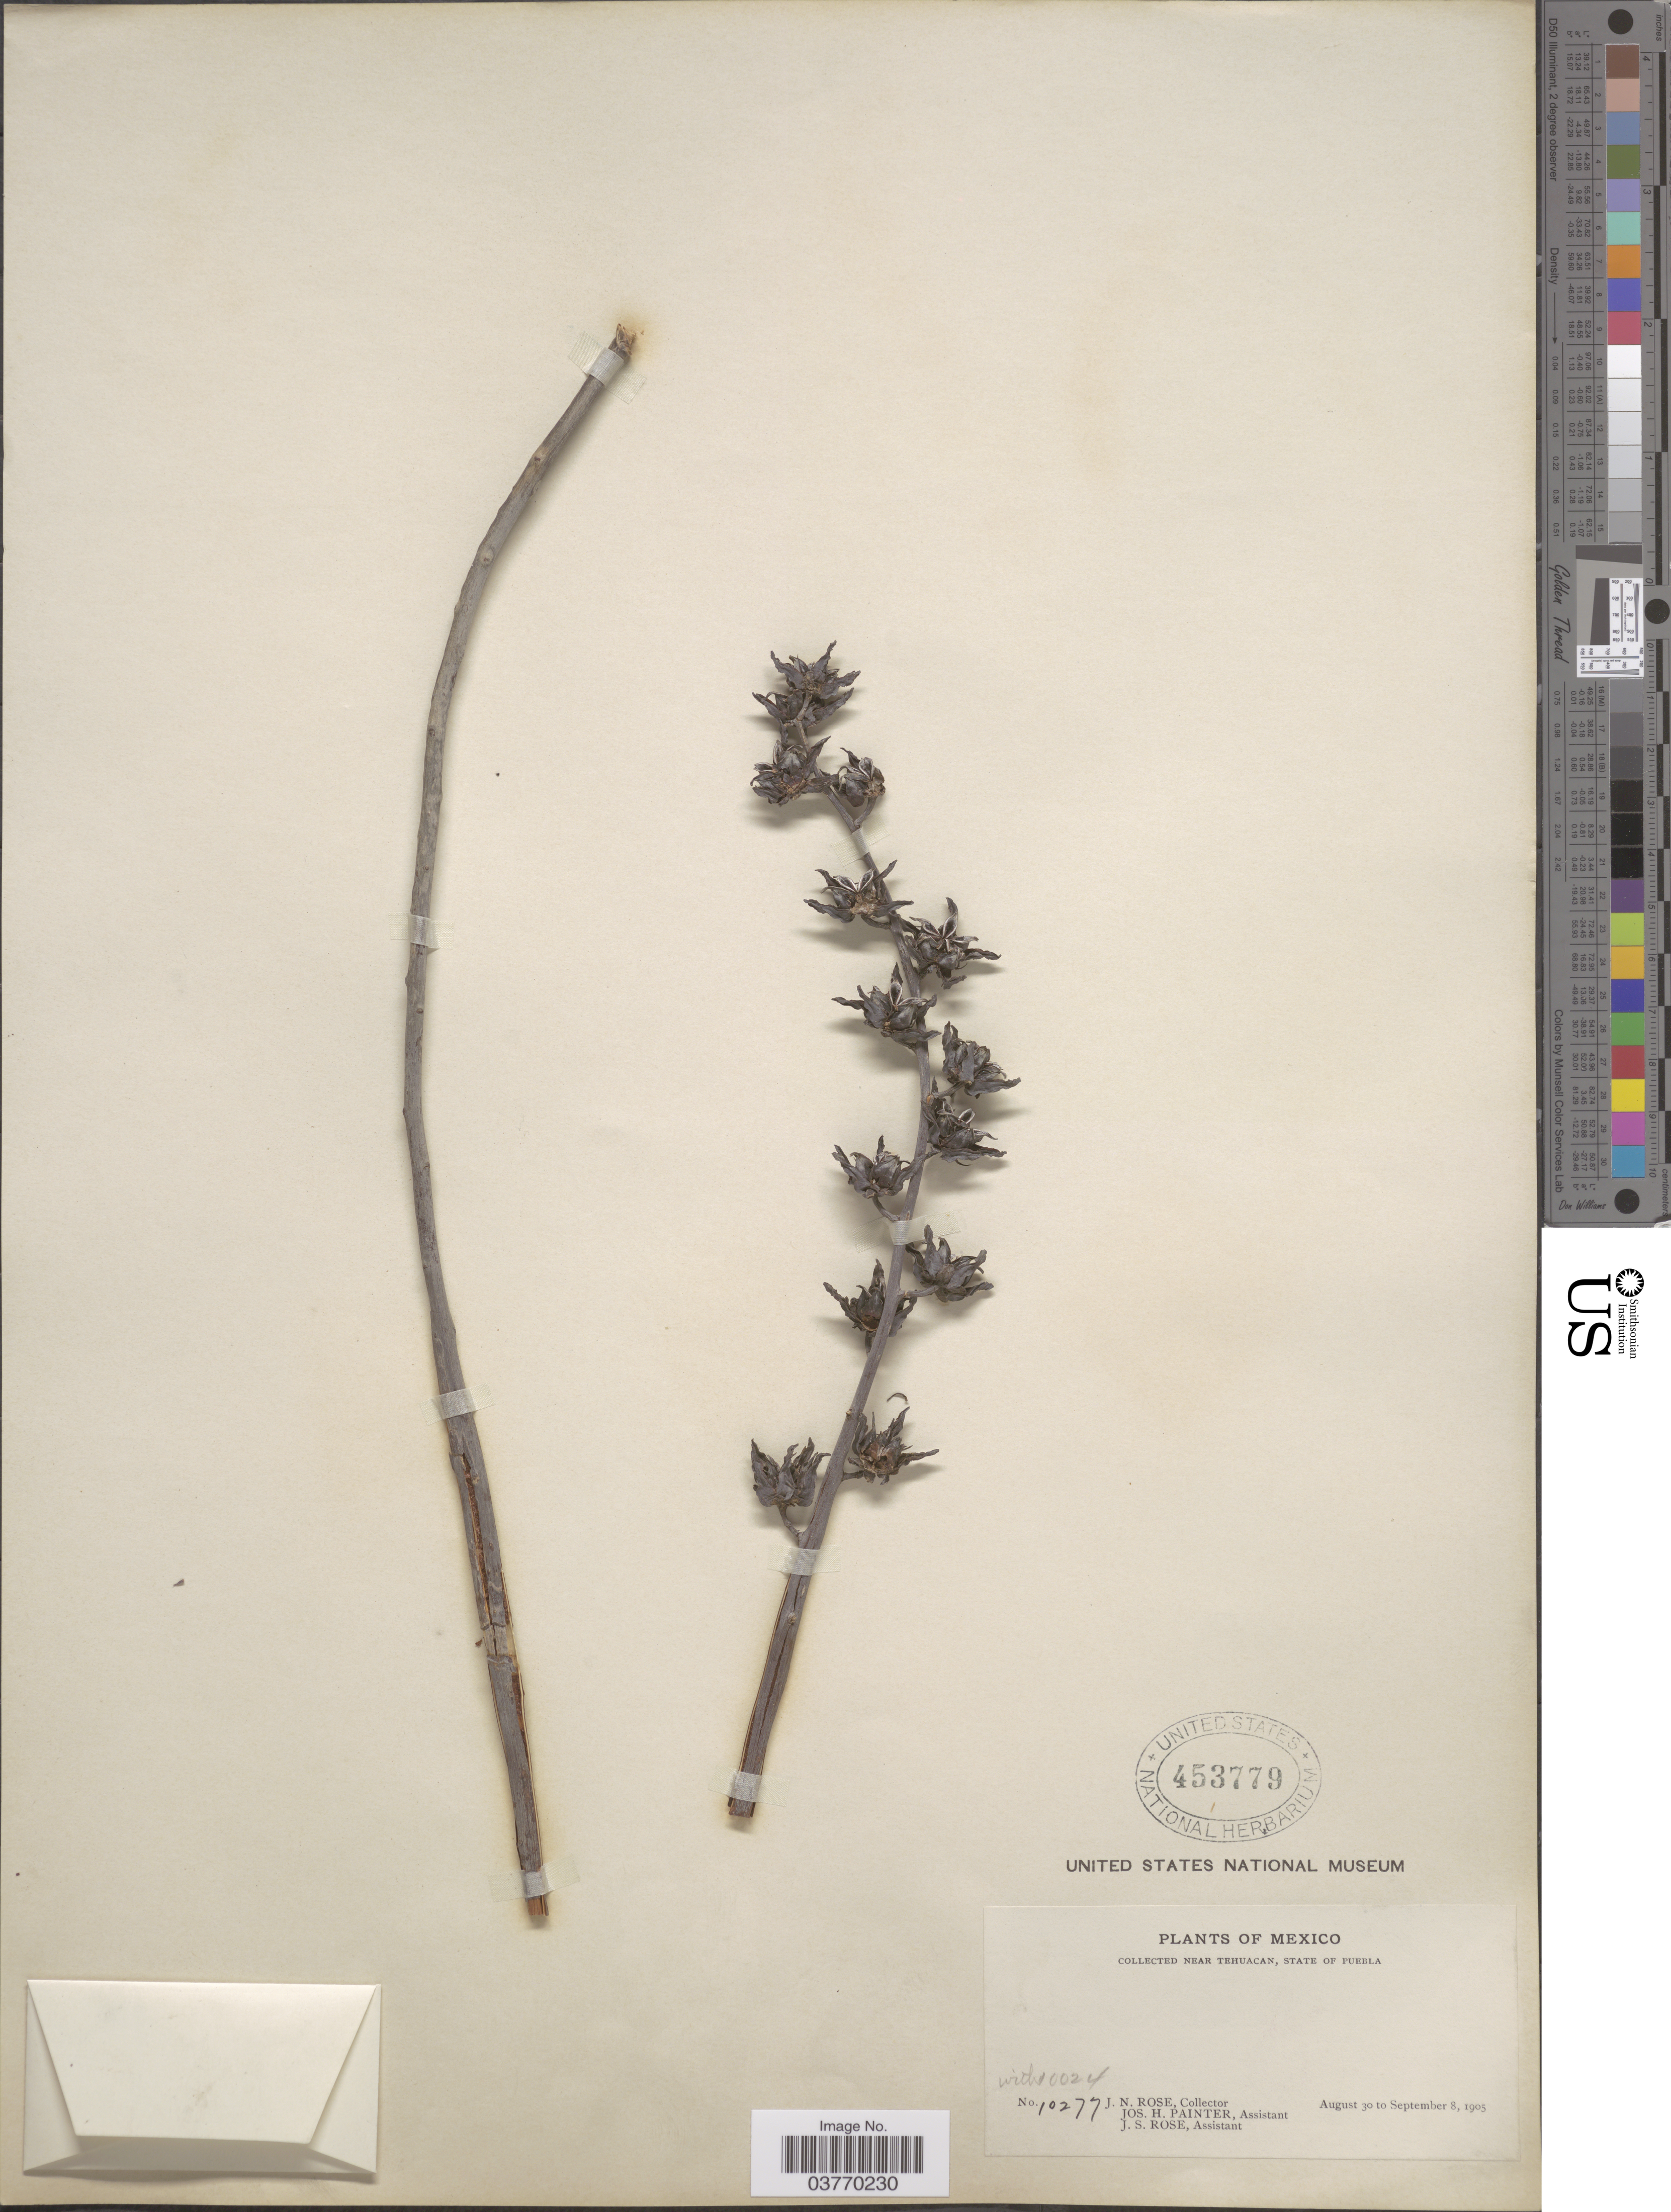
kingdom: Plantae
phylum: Tracheophyta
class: Magnoliopsida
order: Saxifragales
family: Crassulaceae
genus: Echeveria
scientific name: Echeveria heterosepala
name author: Rose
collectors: J. N. Rose, J. H. Painter & J. S. Rose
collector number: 10277/10024?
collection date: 1905-08-30/1905-09-08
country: Mexico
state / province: Puebla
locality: Near Tehuacan.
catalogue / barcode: US 453779